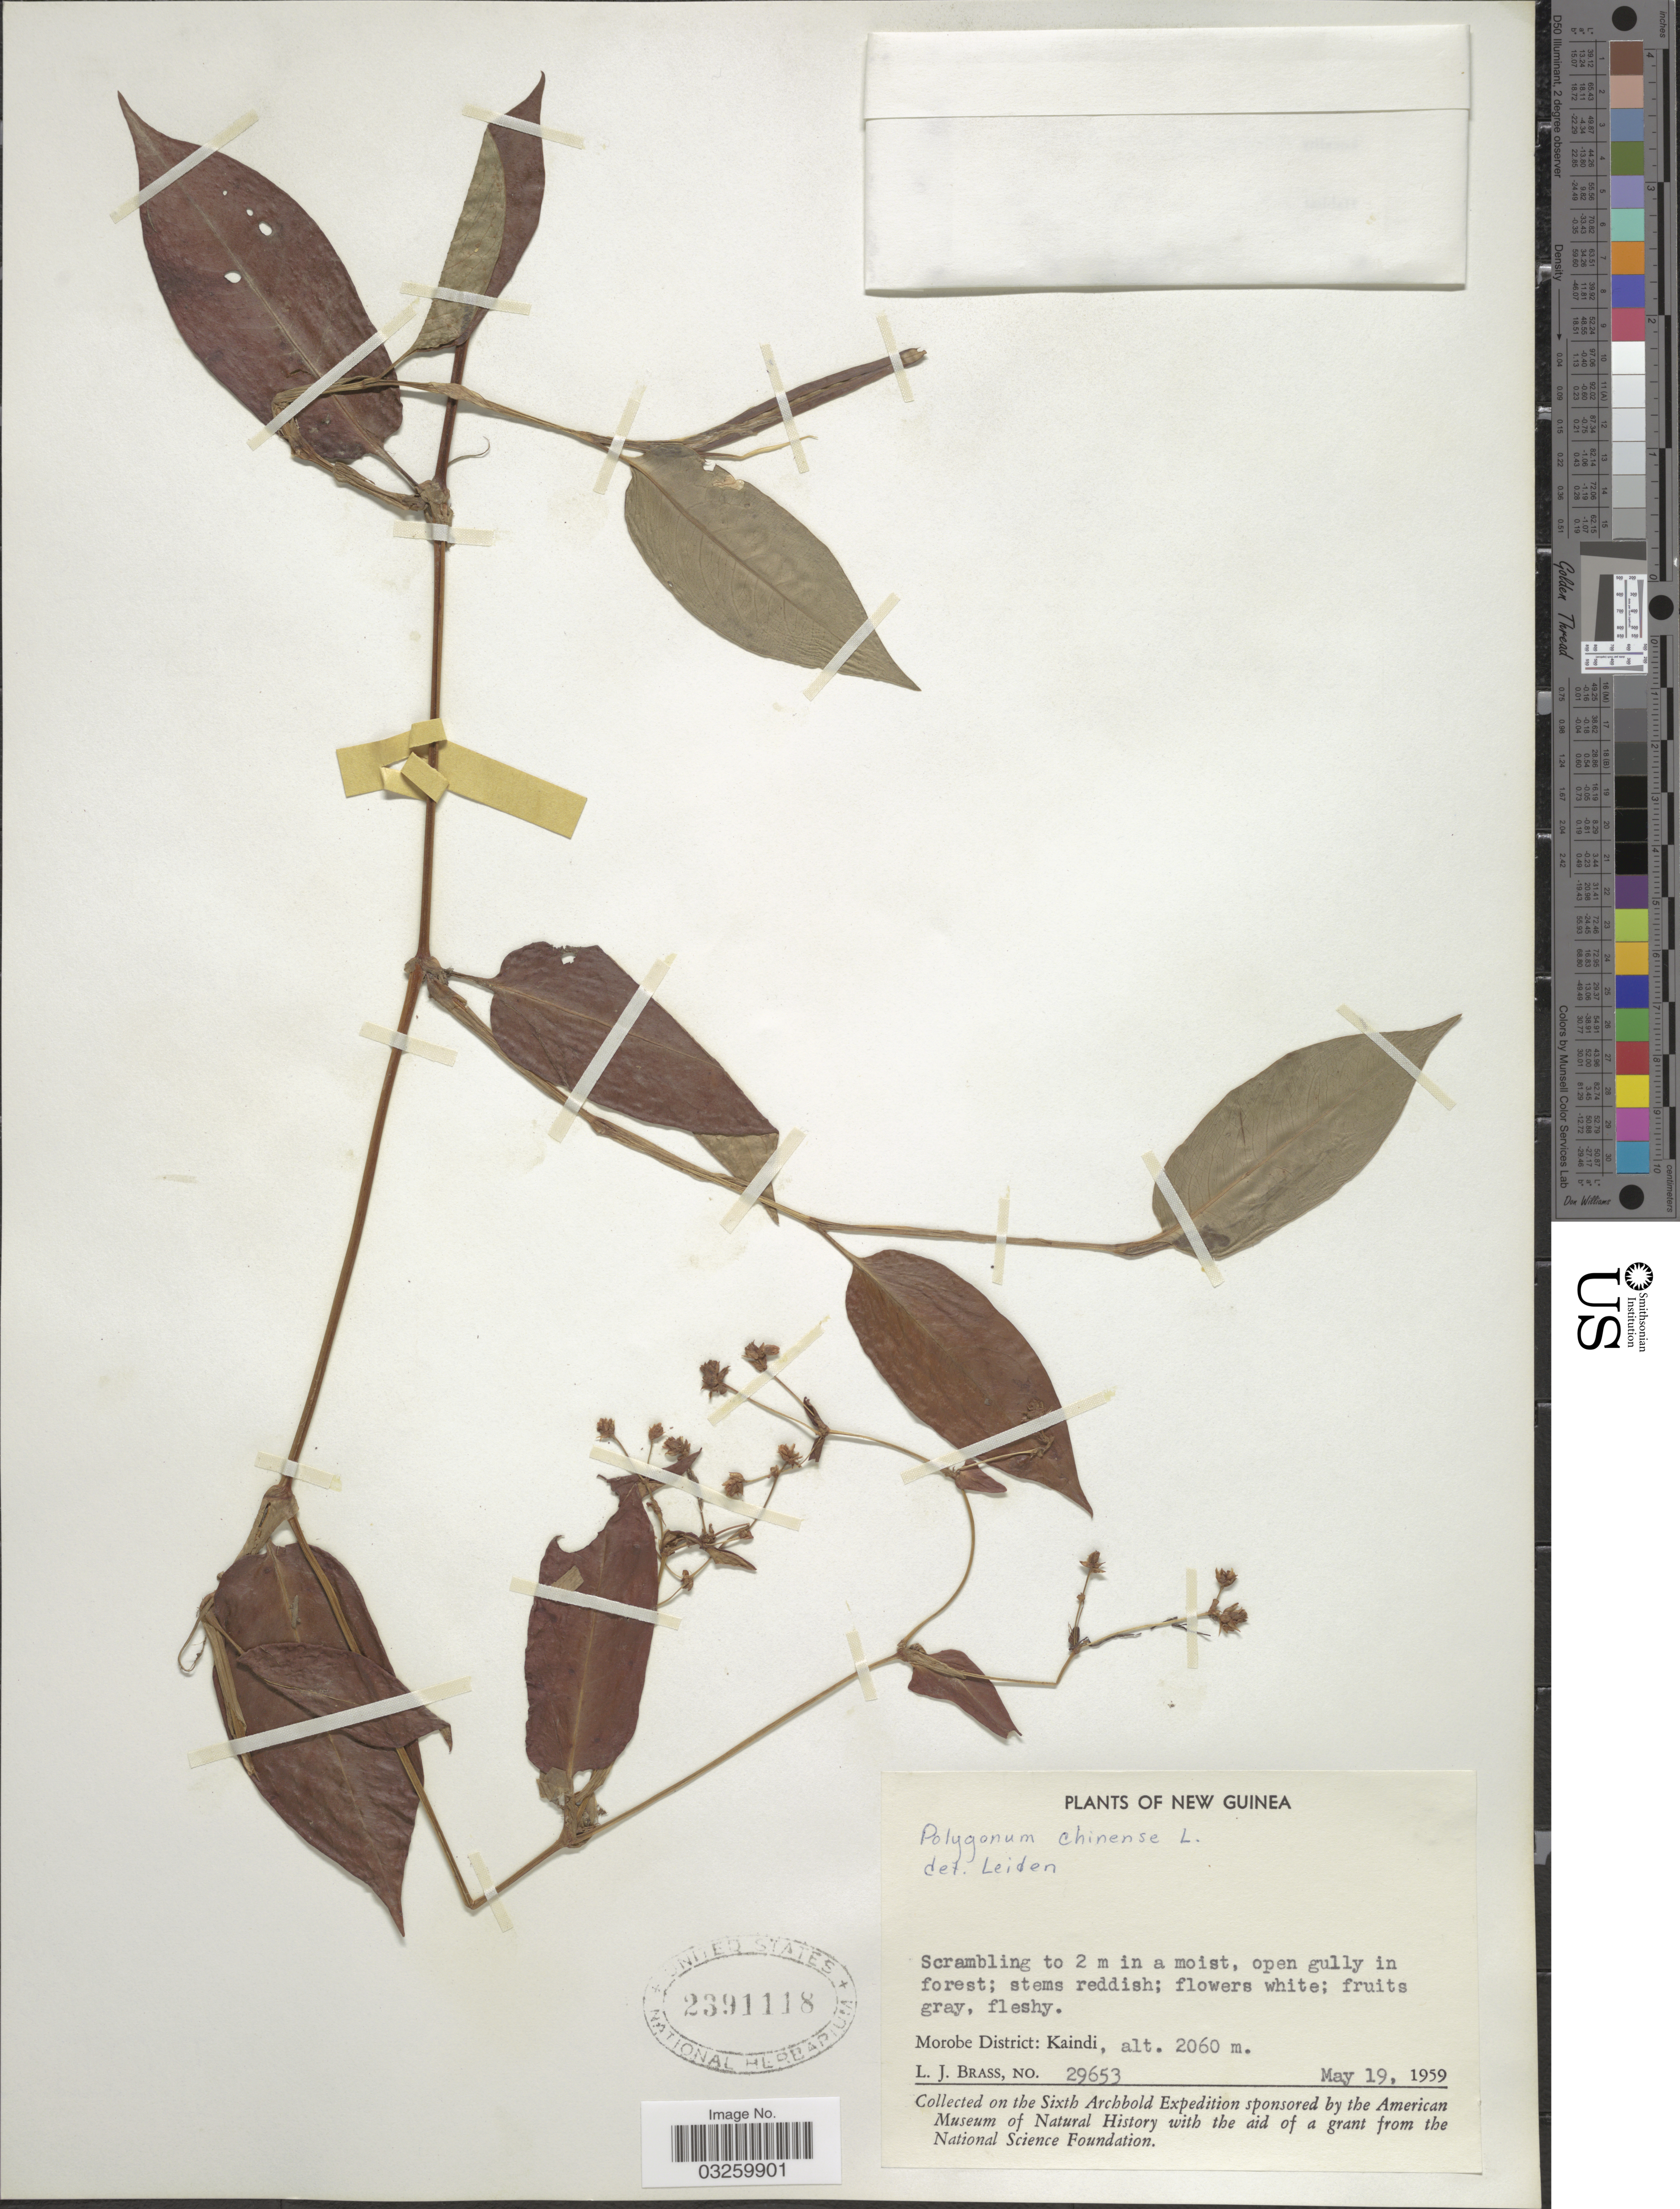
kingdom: Plantae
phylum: Tracheophyta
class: Magnoliopsida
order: Caryophyllales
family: Polygonaceae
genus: Persicaria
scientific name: Persicaria chinensis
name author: (L.) H. Gross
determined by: Wagner, W. L., (BOT), Smithsonian Institution - National Museum of Natural History (UNITED STATES)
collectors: L. J. Brass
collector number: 29653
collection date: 1959-05-19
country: Papua New Guinea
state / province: Morobe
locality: New Guinea. Morobe District: Kaindi.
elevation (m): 2060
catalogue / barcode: US 2391118